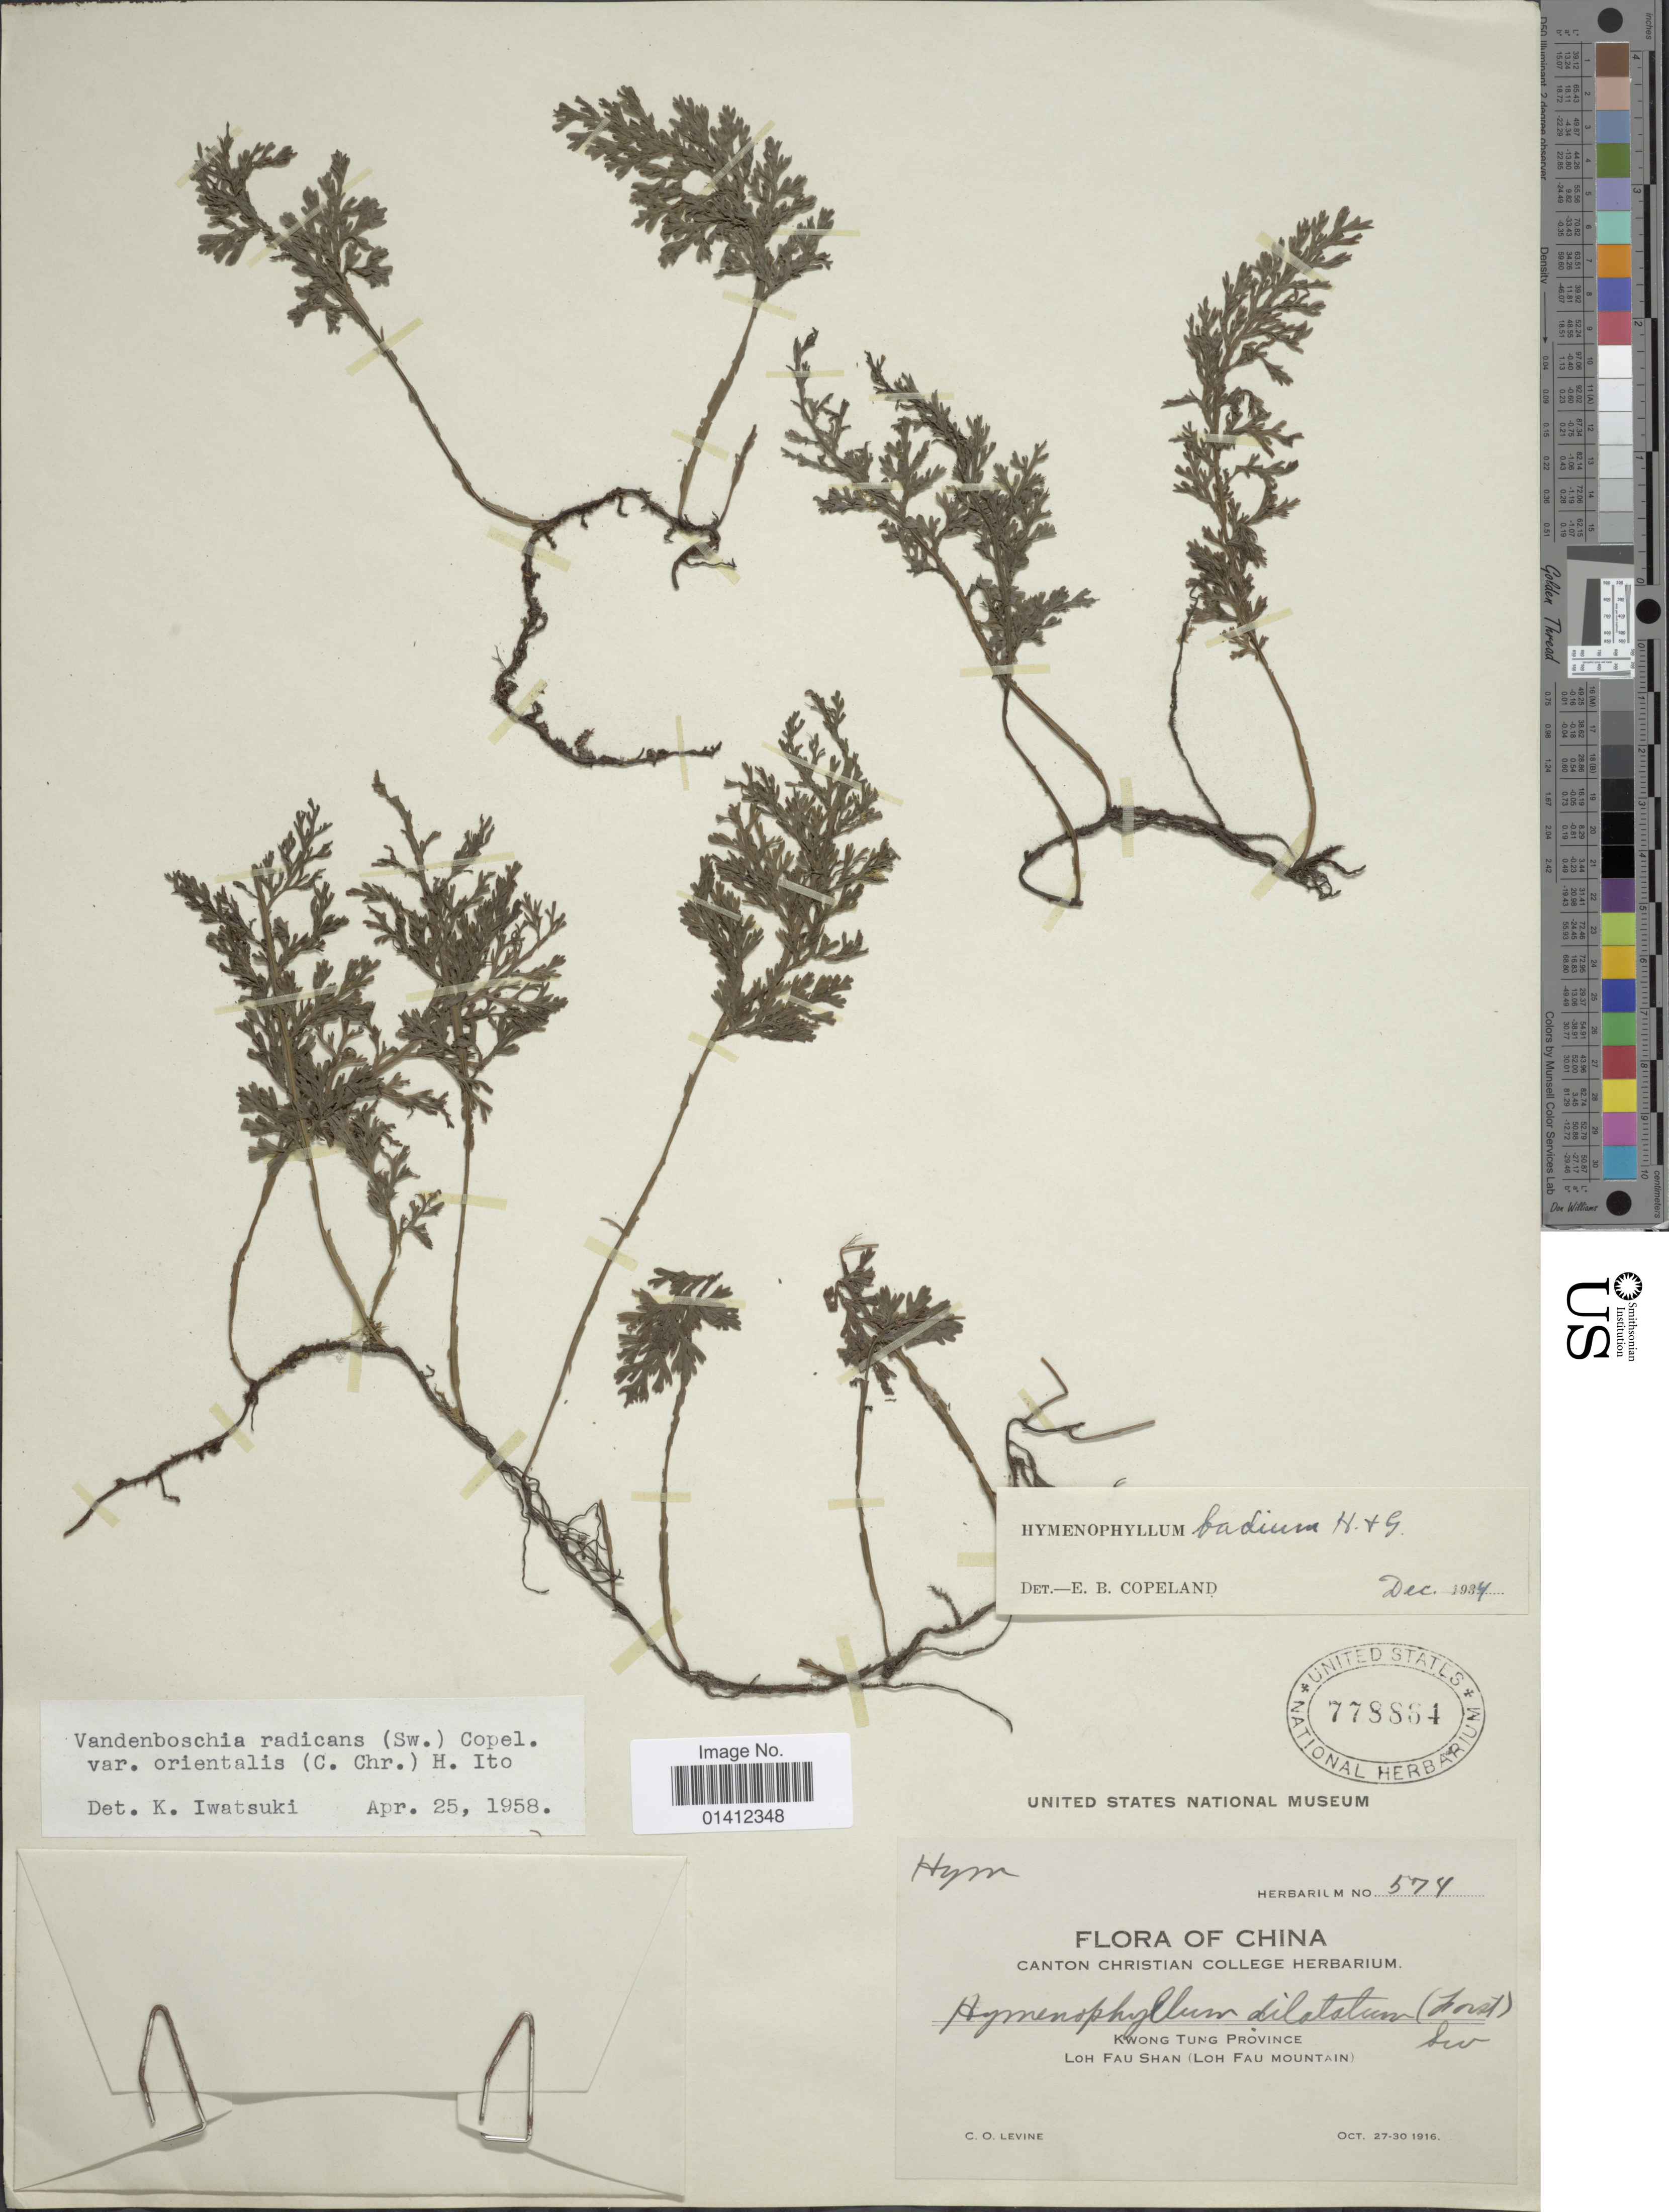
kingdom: Plantae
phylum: Tracheophyta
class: Polypodiopsida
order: Hymenophyllales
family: Hymenophyllaceae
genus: Vandenboschia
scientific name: Vandenboschia radicans var. orientalis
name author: (C. Chr.) H. Itô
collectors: C. O. Levine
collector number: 574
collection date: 1916-10-27/1916-10-30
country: China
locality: Kwong Tung Province, Loh Fau Shan (loh Fau Mountain)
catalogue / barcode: US 778864